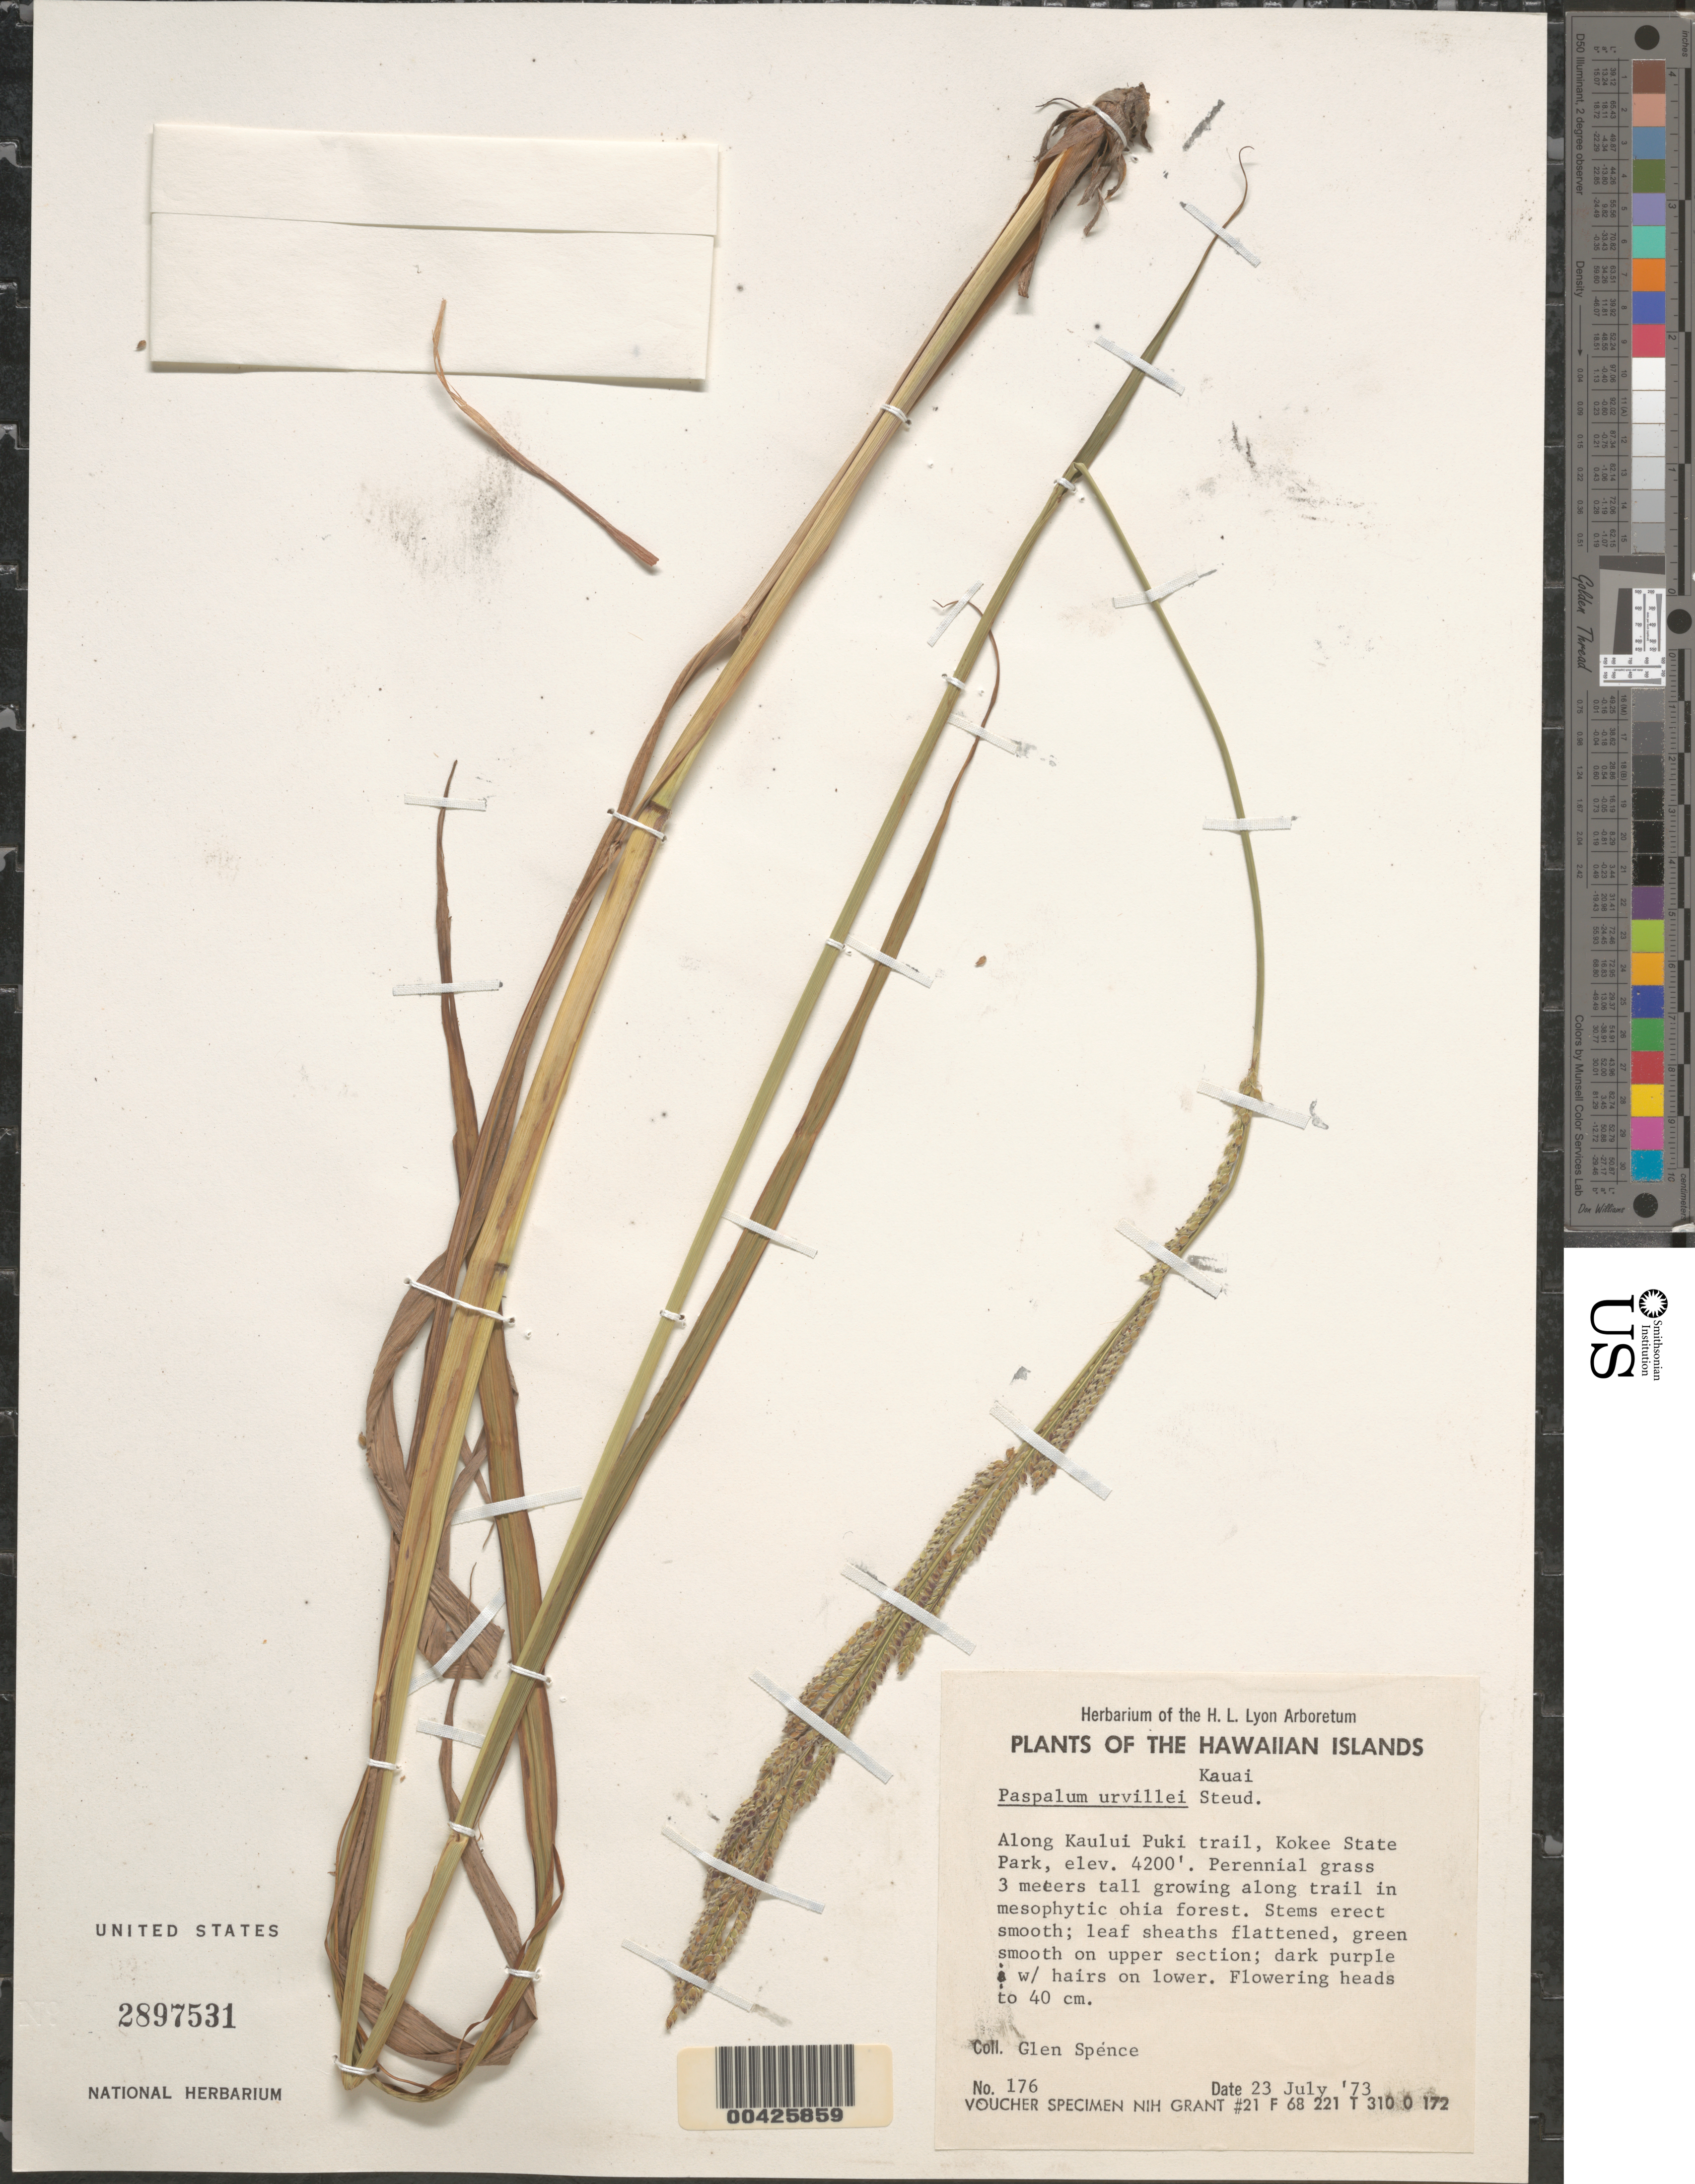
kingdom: Plantae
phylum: Tracheophyta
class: Liliopsida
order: Poales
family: Poaceae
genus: Paspalum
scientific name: Paspalum urvillei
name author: Steud.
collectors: G. Spence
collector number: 176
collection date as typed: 23 Jul 1973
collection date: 1973-07-23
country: United States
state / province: Hawaii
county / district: Kauai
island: Kaua'i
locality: Along Kaului Puki trail, Kokee State Park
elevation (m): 1280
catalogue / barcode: US 2897531